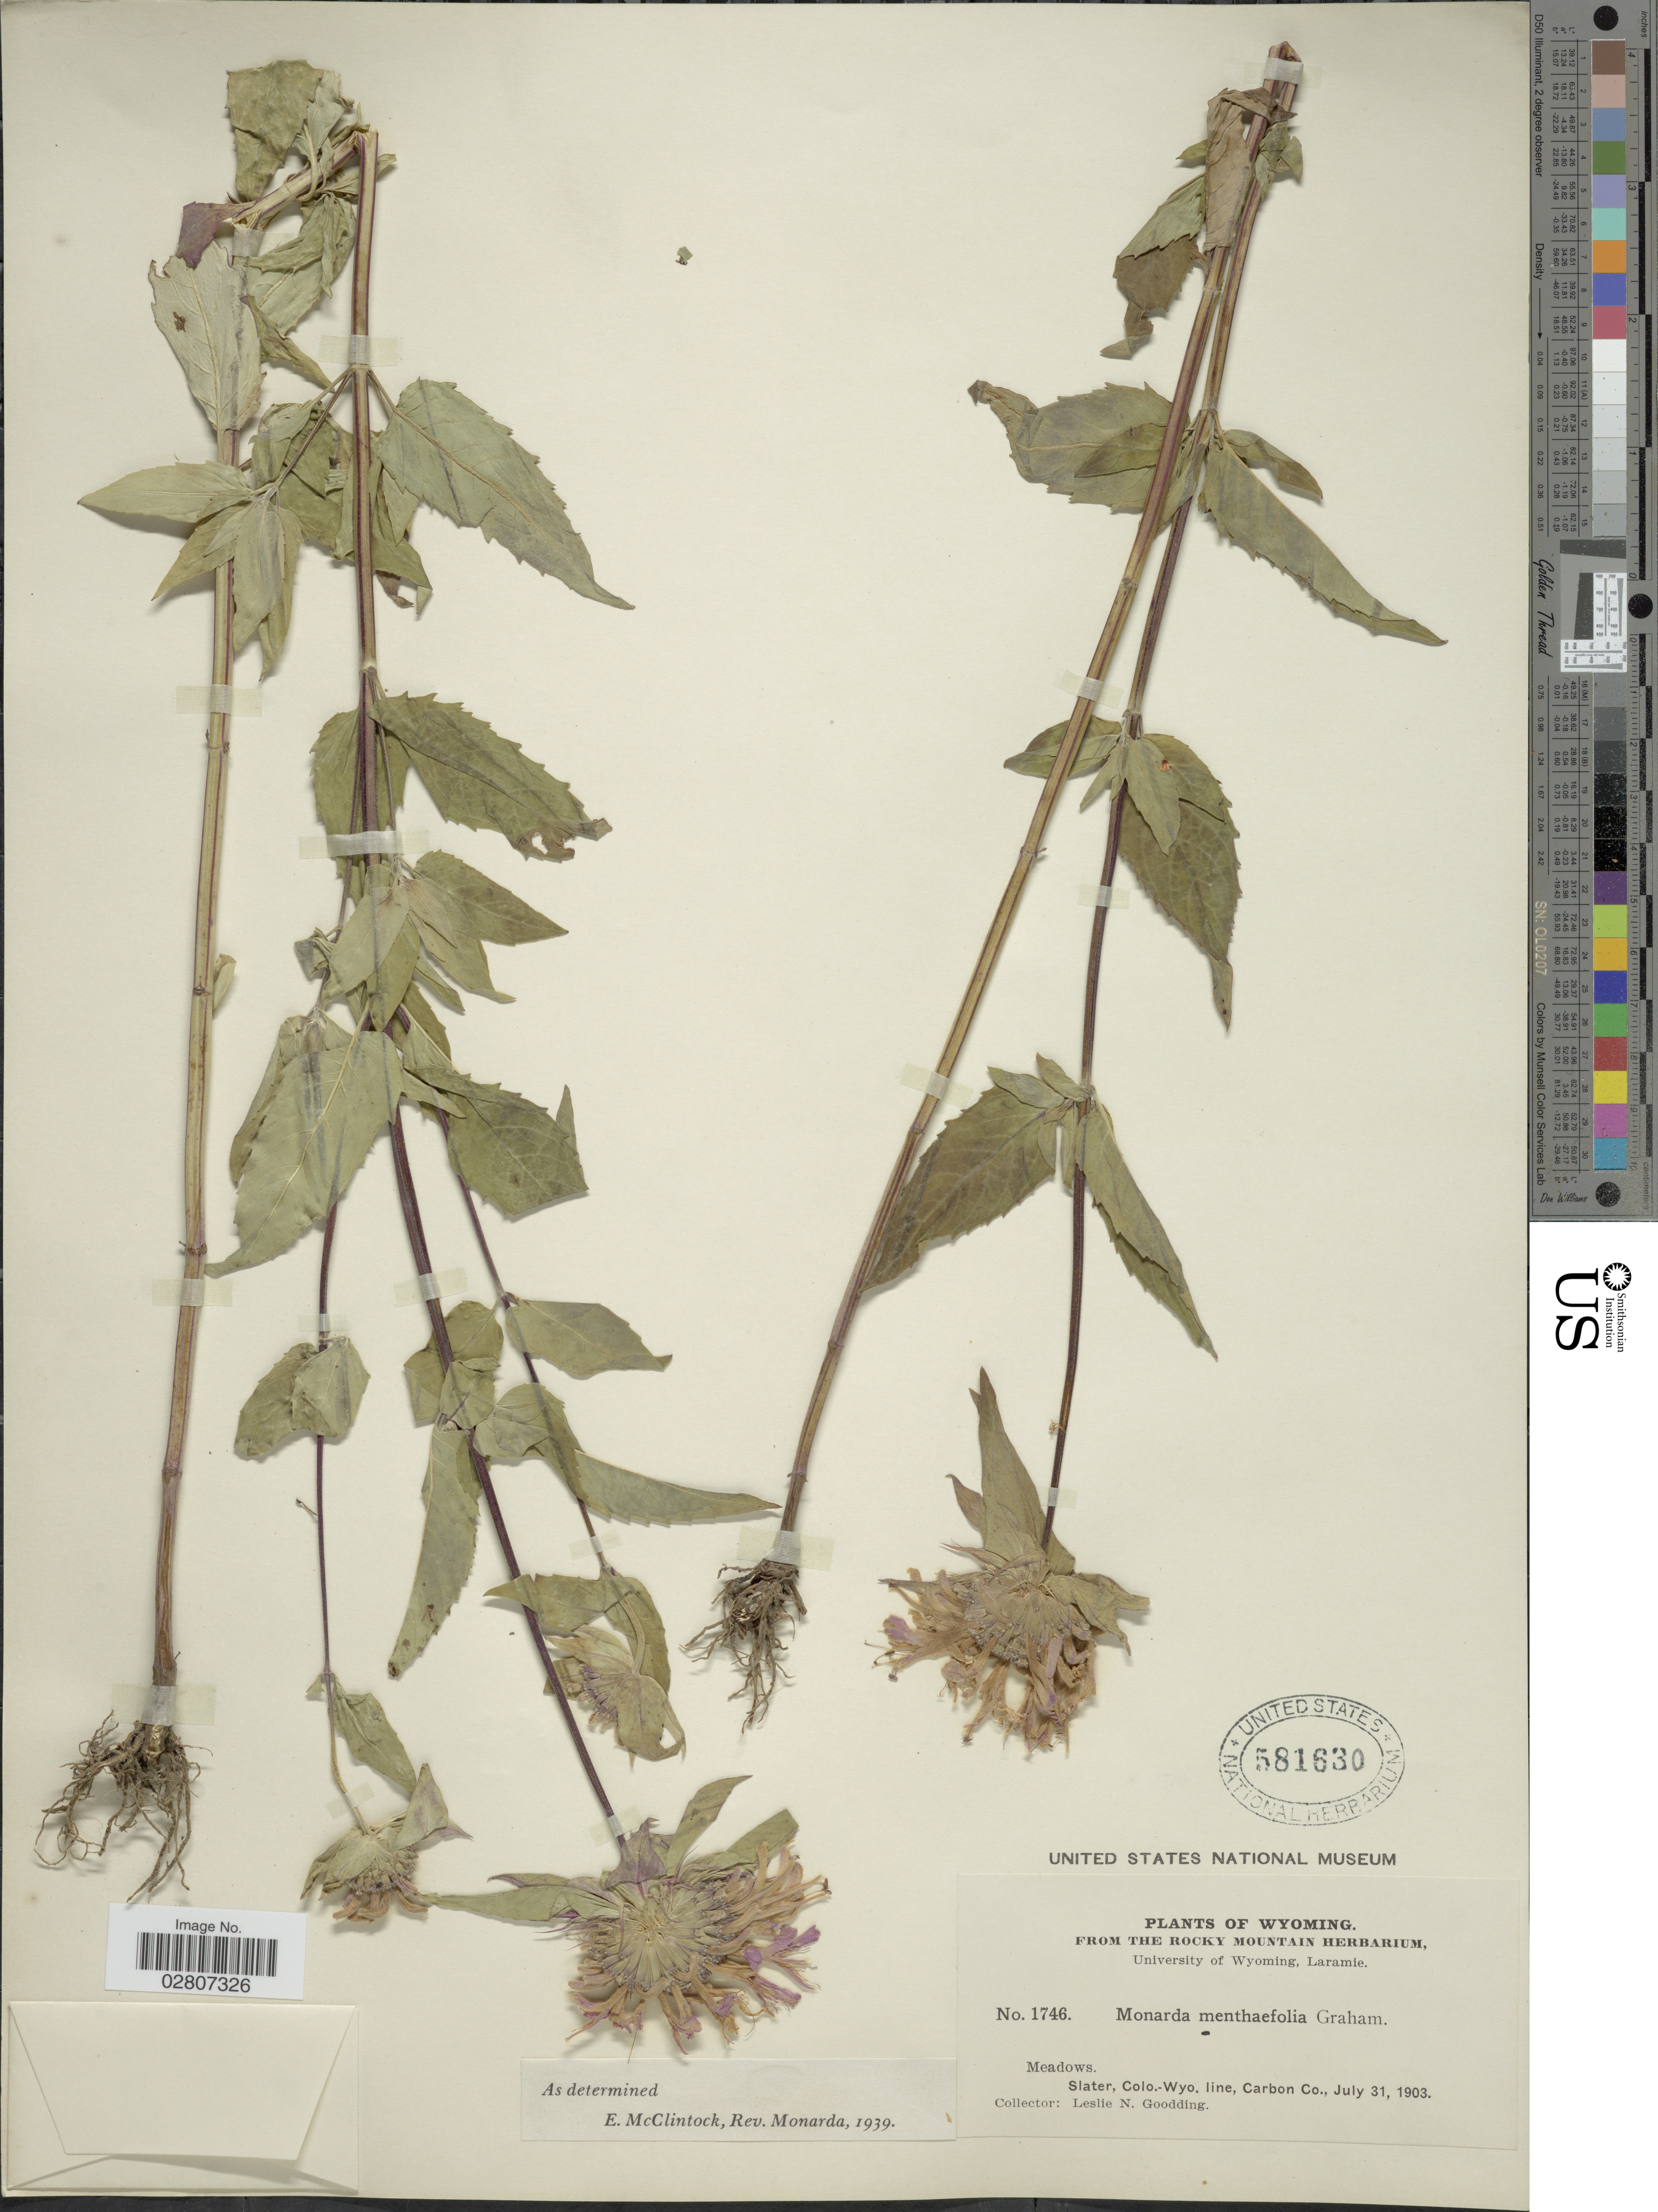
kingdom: Plantae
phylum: Tracheophyta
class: Magnoliopsida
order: Lamiales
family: Lamiaceae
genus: Monarda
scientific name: Monarda fistulosa var. menthifolia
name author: (Graham) Fernald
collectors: L. N. Goodding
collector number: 1746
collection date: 1903-07-31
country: United States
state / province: Wyoming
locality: Meadows. Slater, Colo.-Wyo. line, Carbon Co.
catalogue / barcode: US 581630